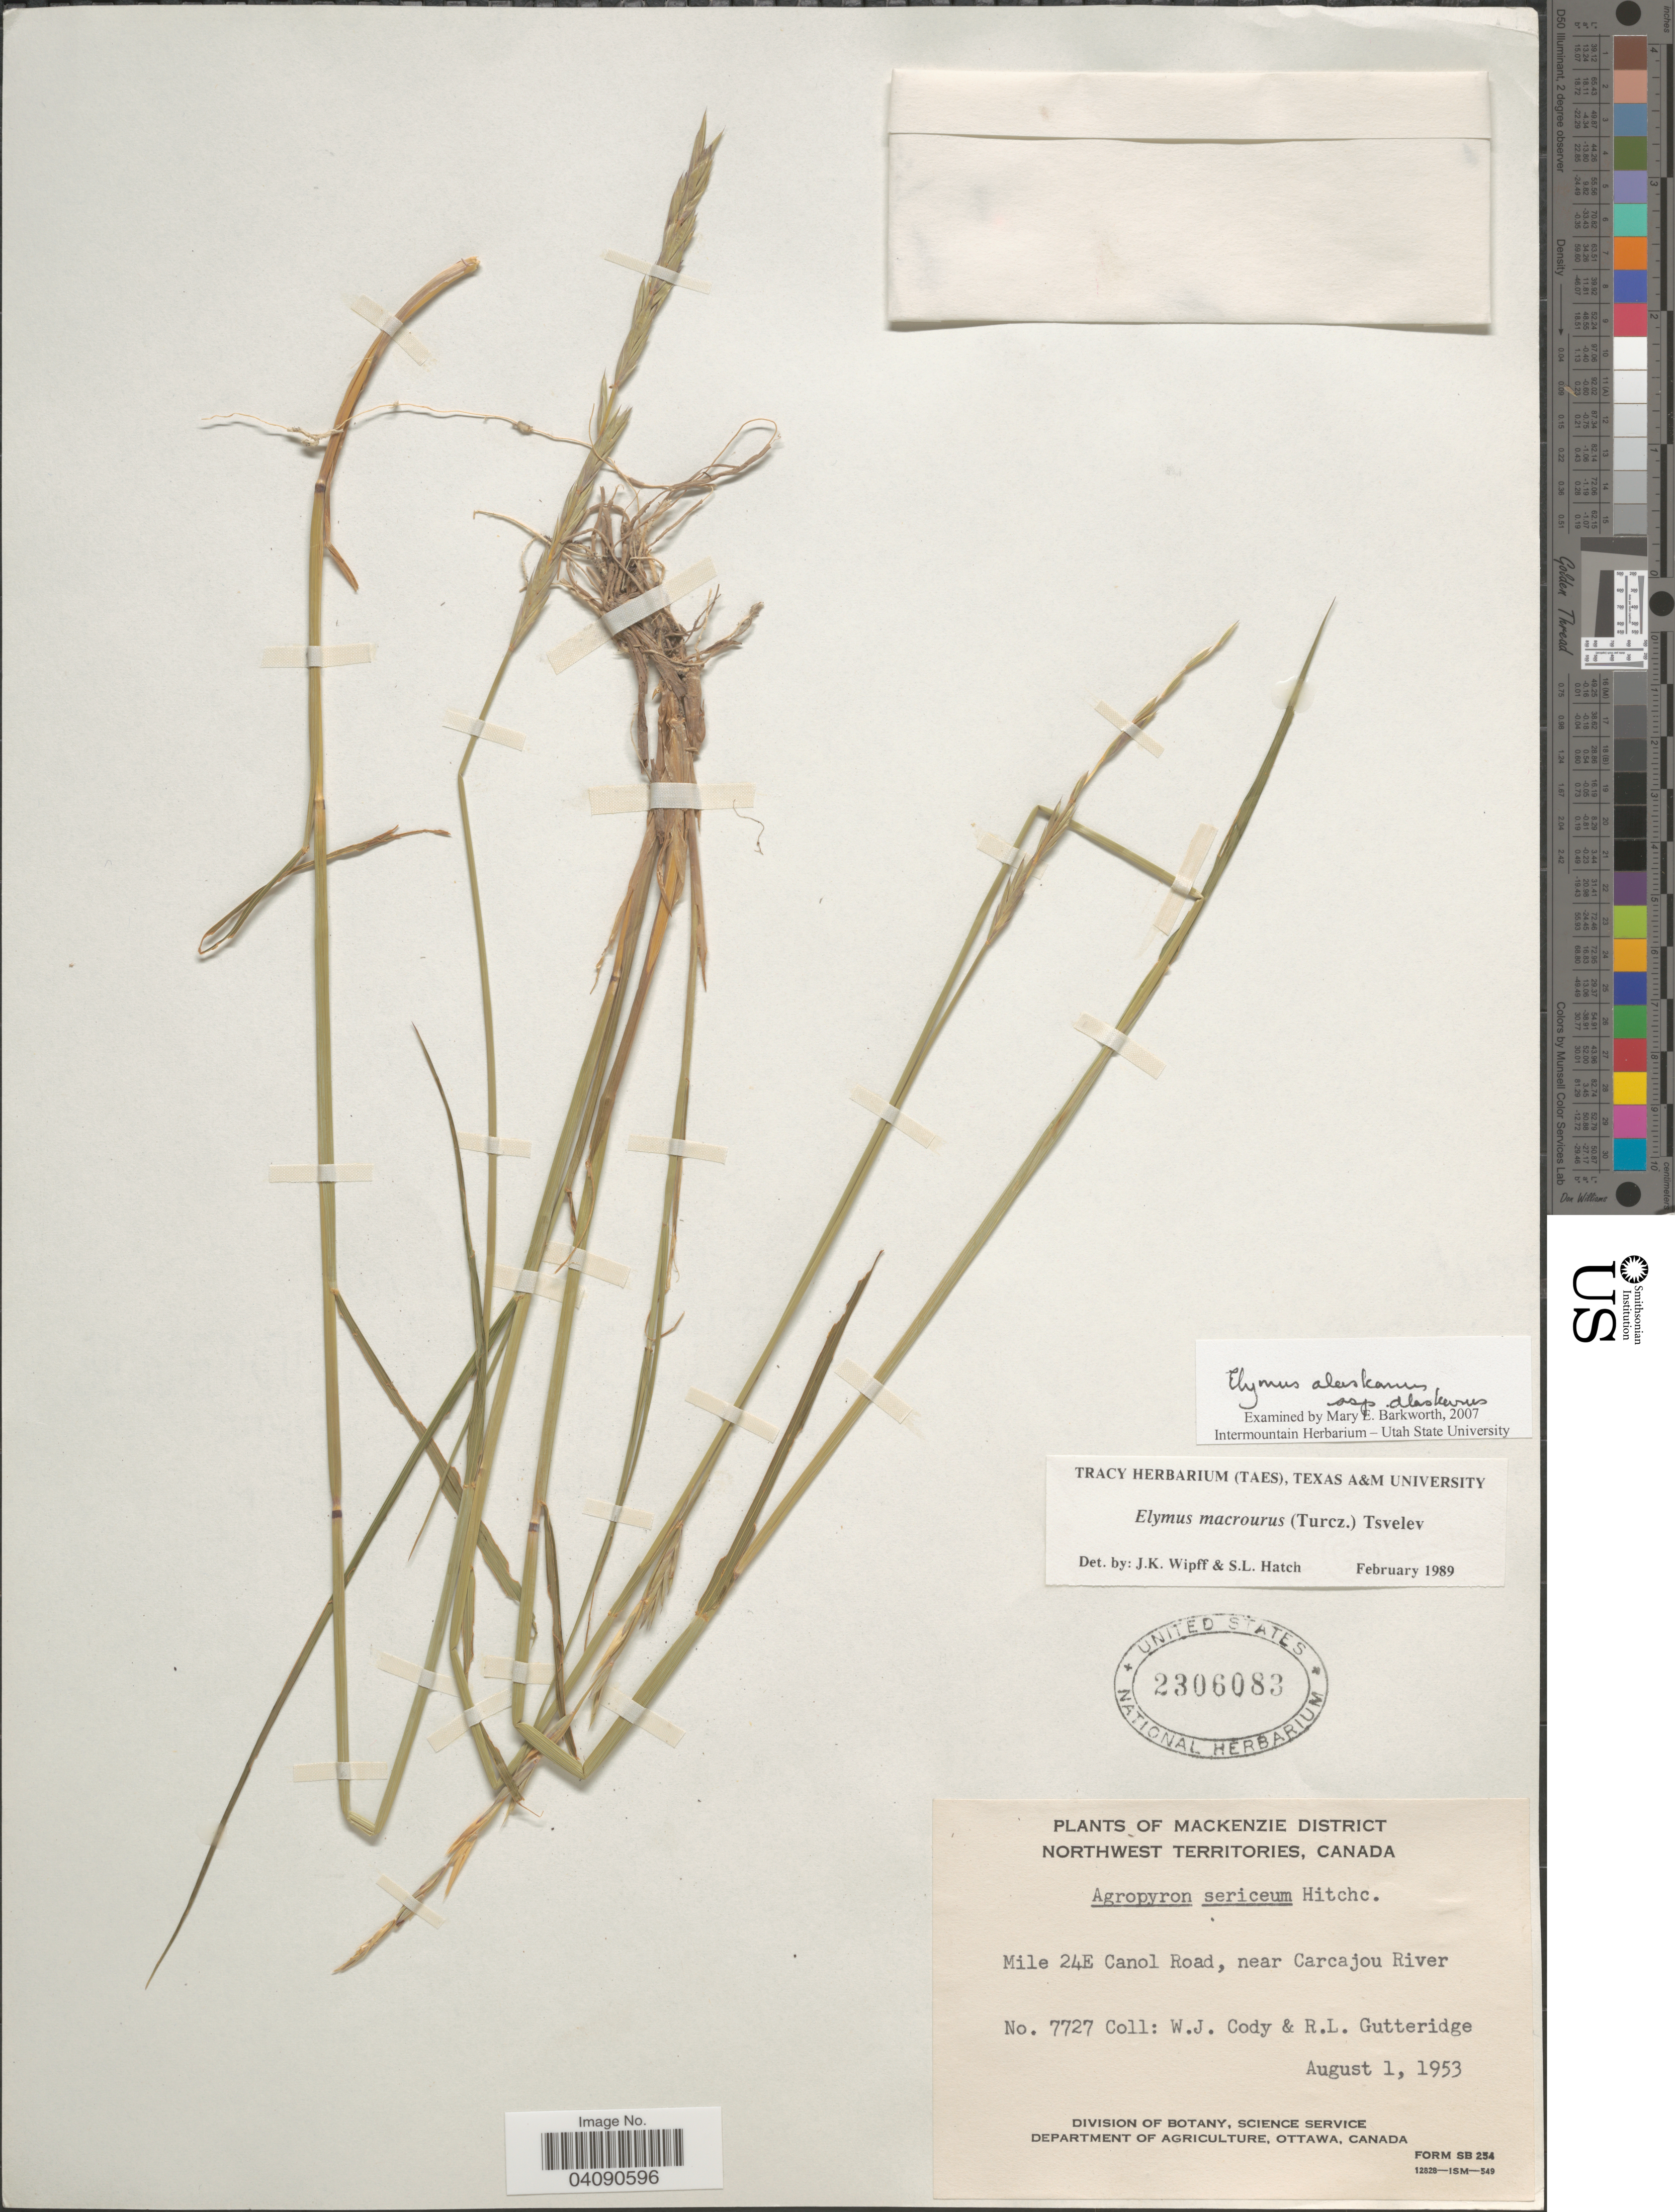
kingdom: Plantae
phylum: Tracheophyta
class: Liliopsida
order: Poales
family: Poaceae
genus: Elymus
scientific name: Elymus alaskanus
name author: (Scribn. & Merr.) Á. Löve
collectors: W. Cody & R. Gutteridge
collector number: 7727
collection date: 1953-08-01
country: Canada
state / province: Northwest Territories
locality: Mackenzie District. Mile 24E Canol Road, near Carcajou River.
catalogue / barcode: US 2306083